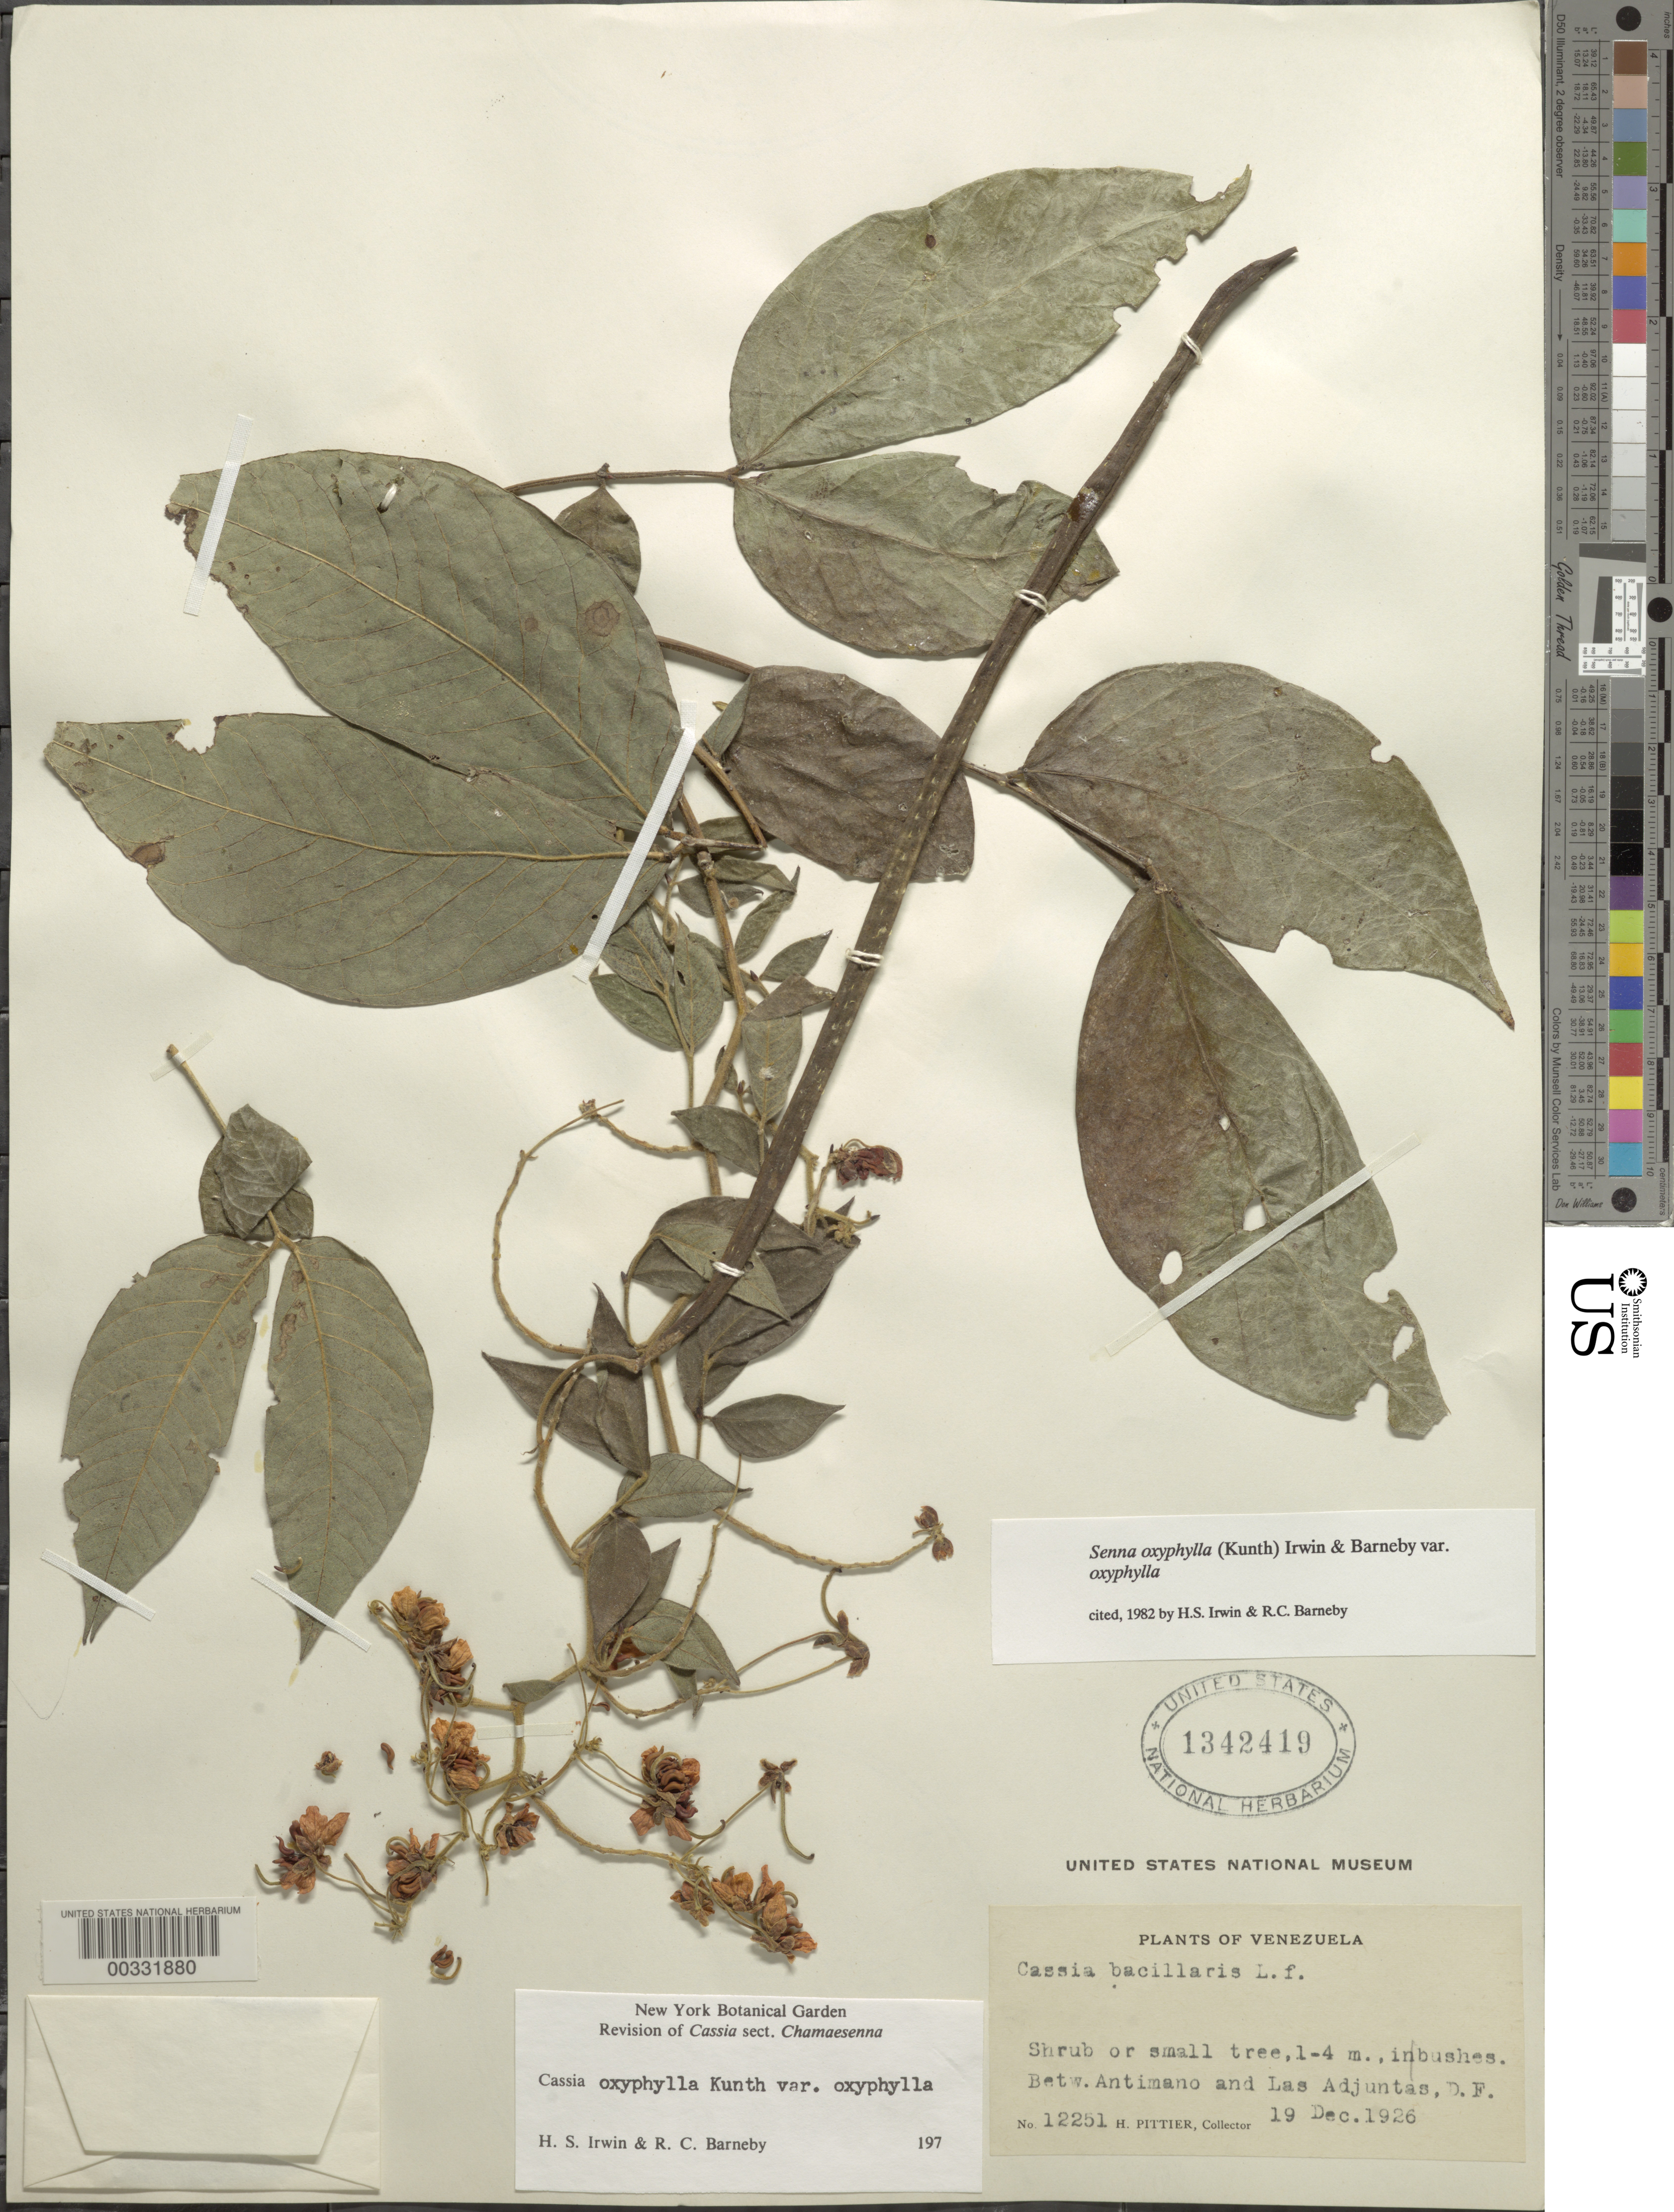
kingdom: Plantae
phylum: Tracheophyta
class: Magnoliopsida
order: Fabales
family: Fabaceae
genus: Senna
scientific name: Senna oxyphylla var. oxyphylla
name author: (Kunth) H.S. Irwin & Barneby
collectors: H. F. Pittier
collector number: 12251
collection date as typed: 19 Dec 1926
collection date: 1926-12-19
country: Venezuela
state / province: Distrito Federal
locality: Between antimano and las adjuntas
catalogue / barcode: US 1342419